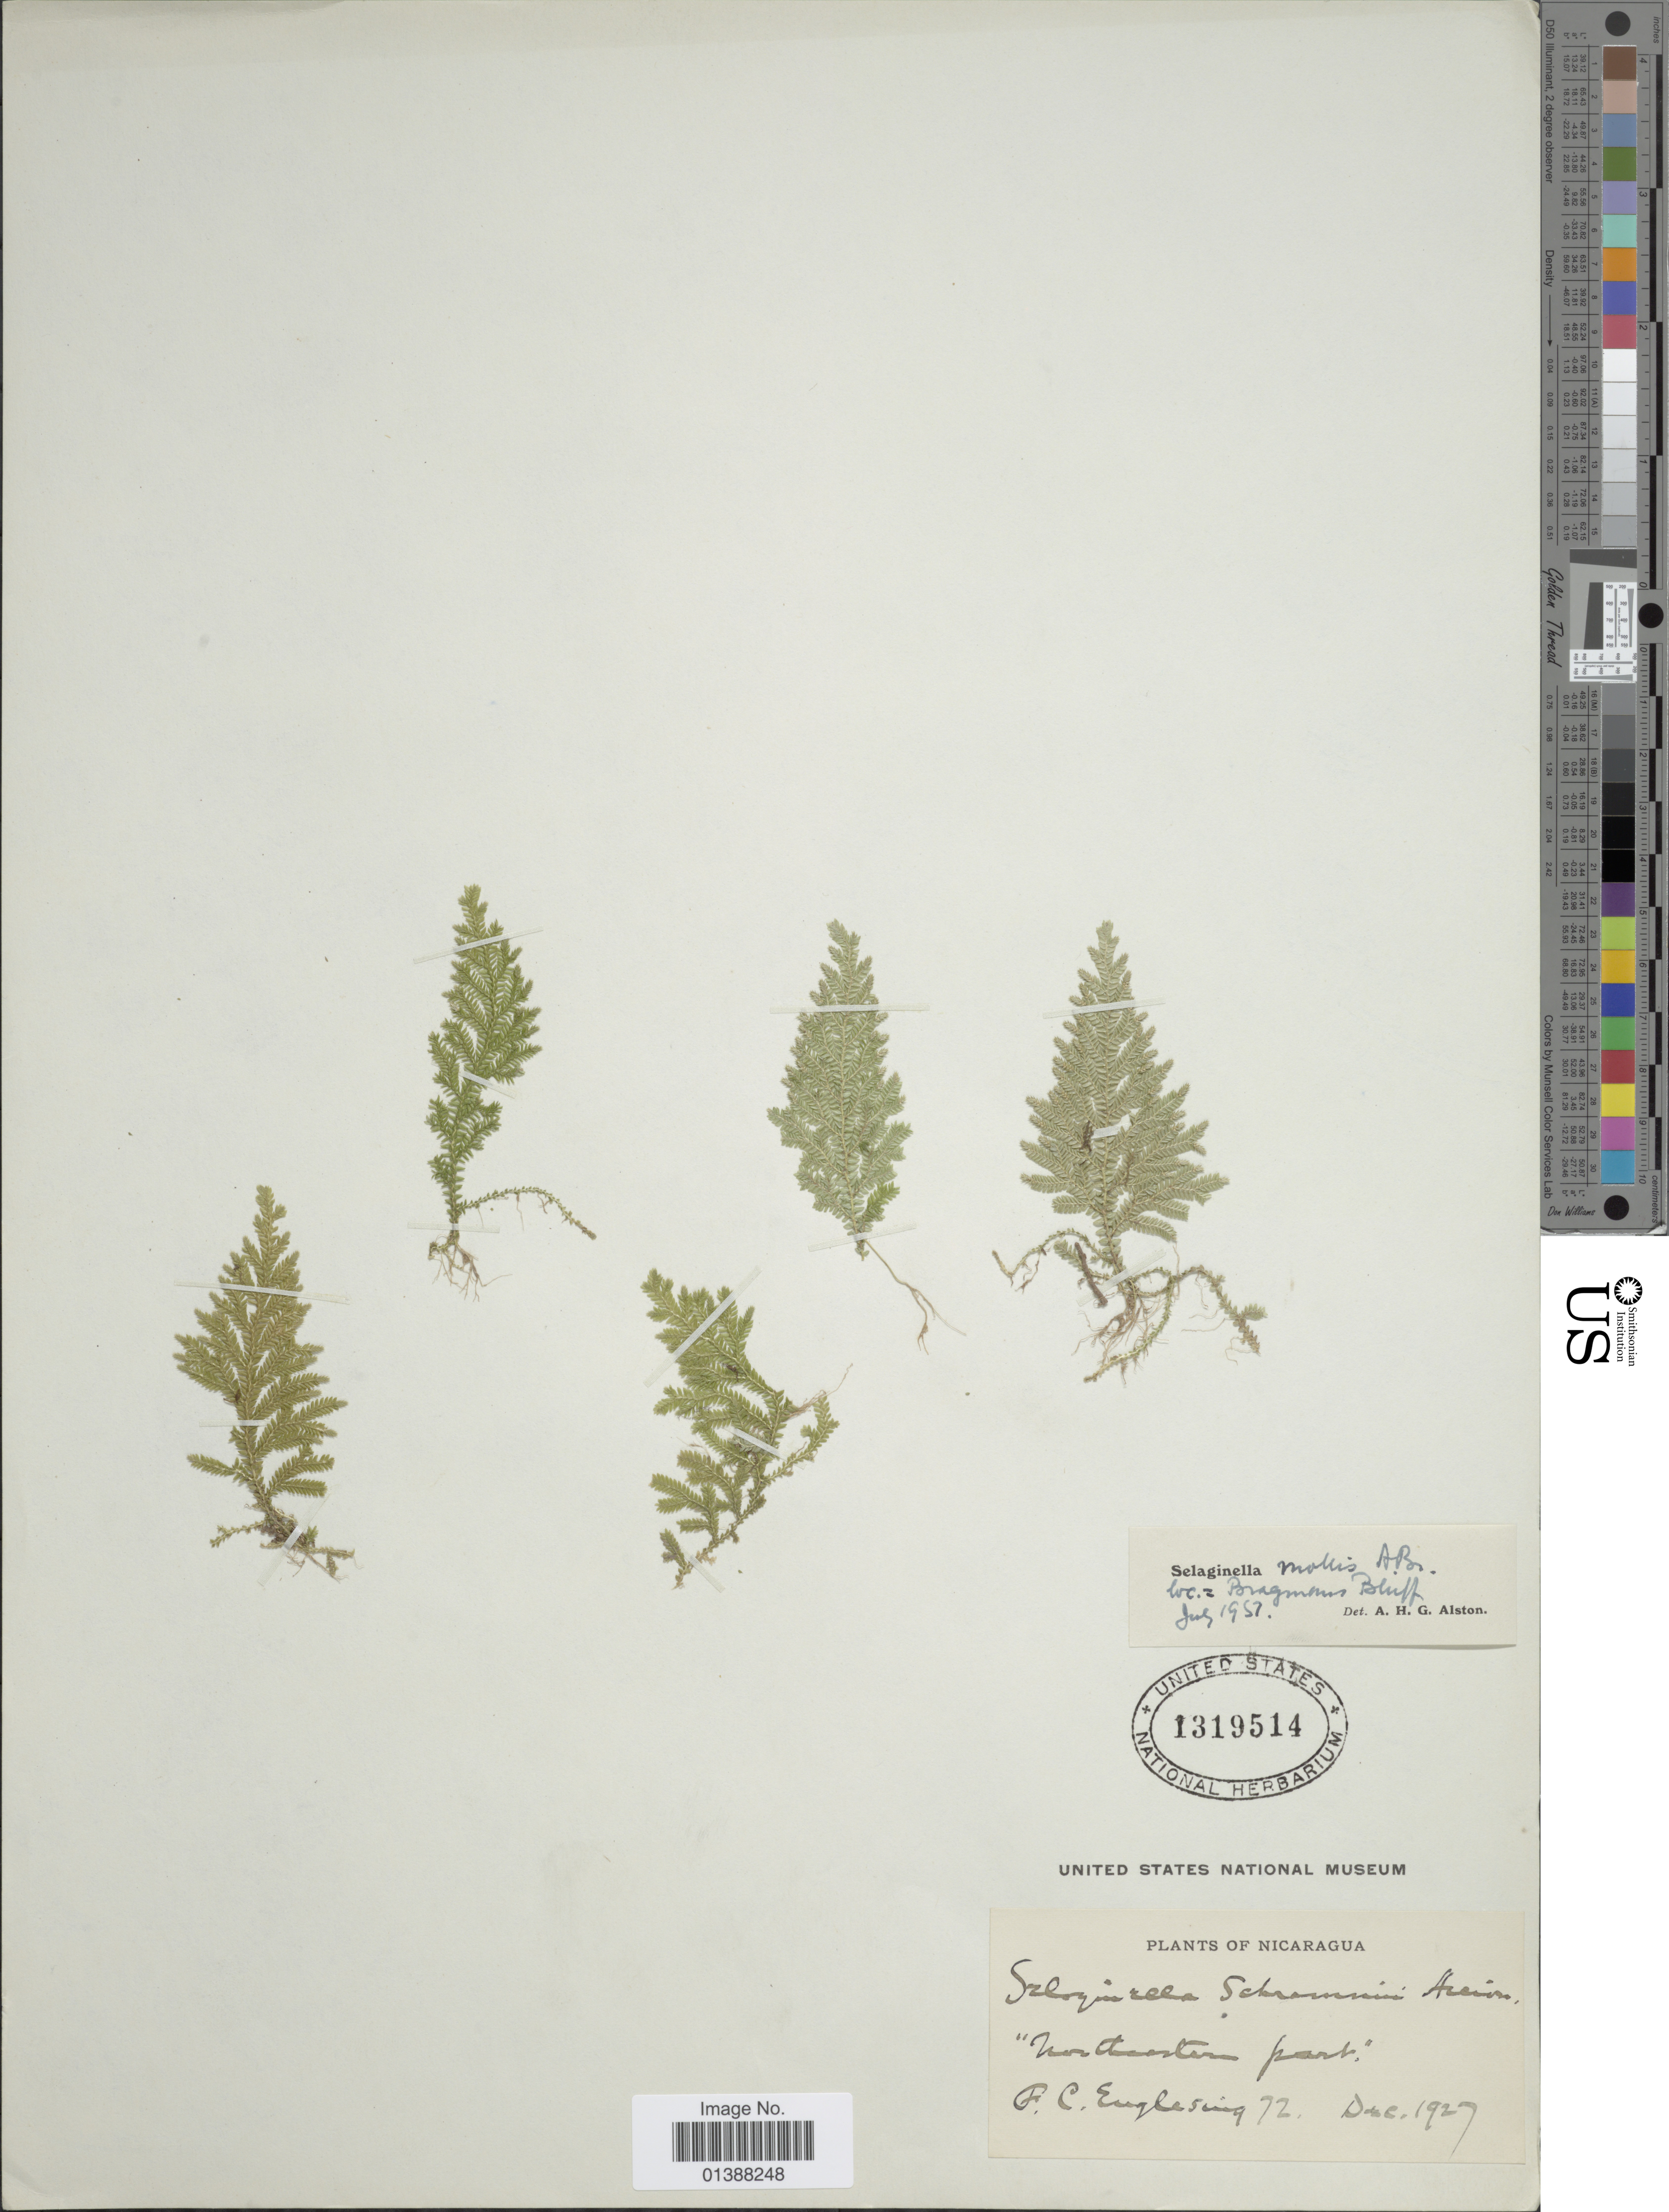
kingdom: Plantae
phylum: Tracheophyta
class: Lycopodiopsida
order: Selaginellales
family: Selaginellaceae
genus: Selaginella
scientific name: Selaginella mollis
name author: A. Braun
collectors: F. Englesing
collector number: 72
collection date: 1927-12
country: Nicaragua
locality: Northeastern.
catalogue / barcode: US 1319514